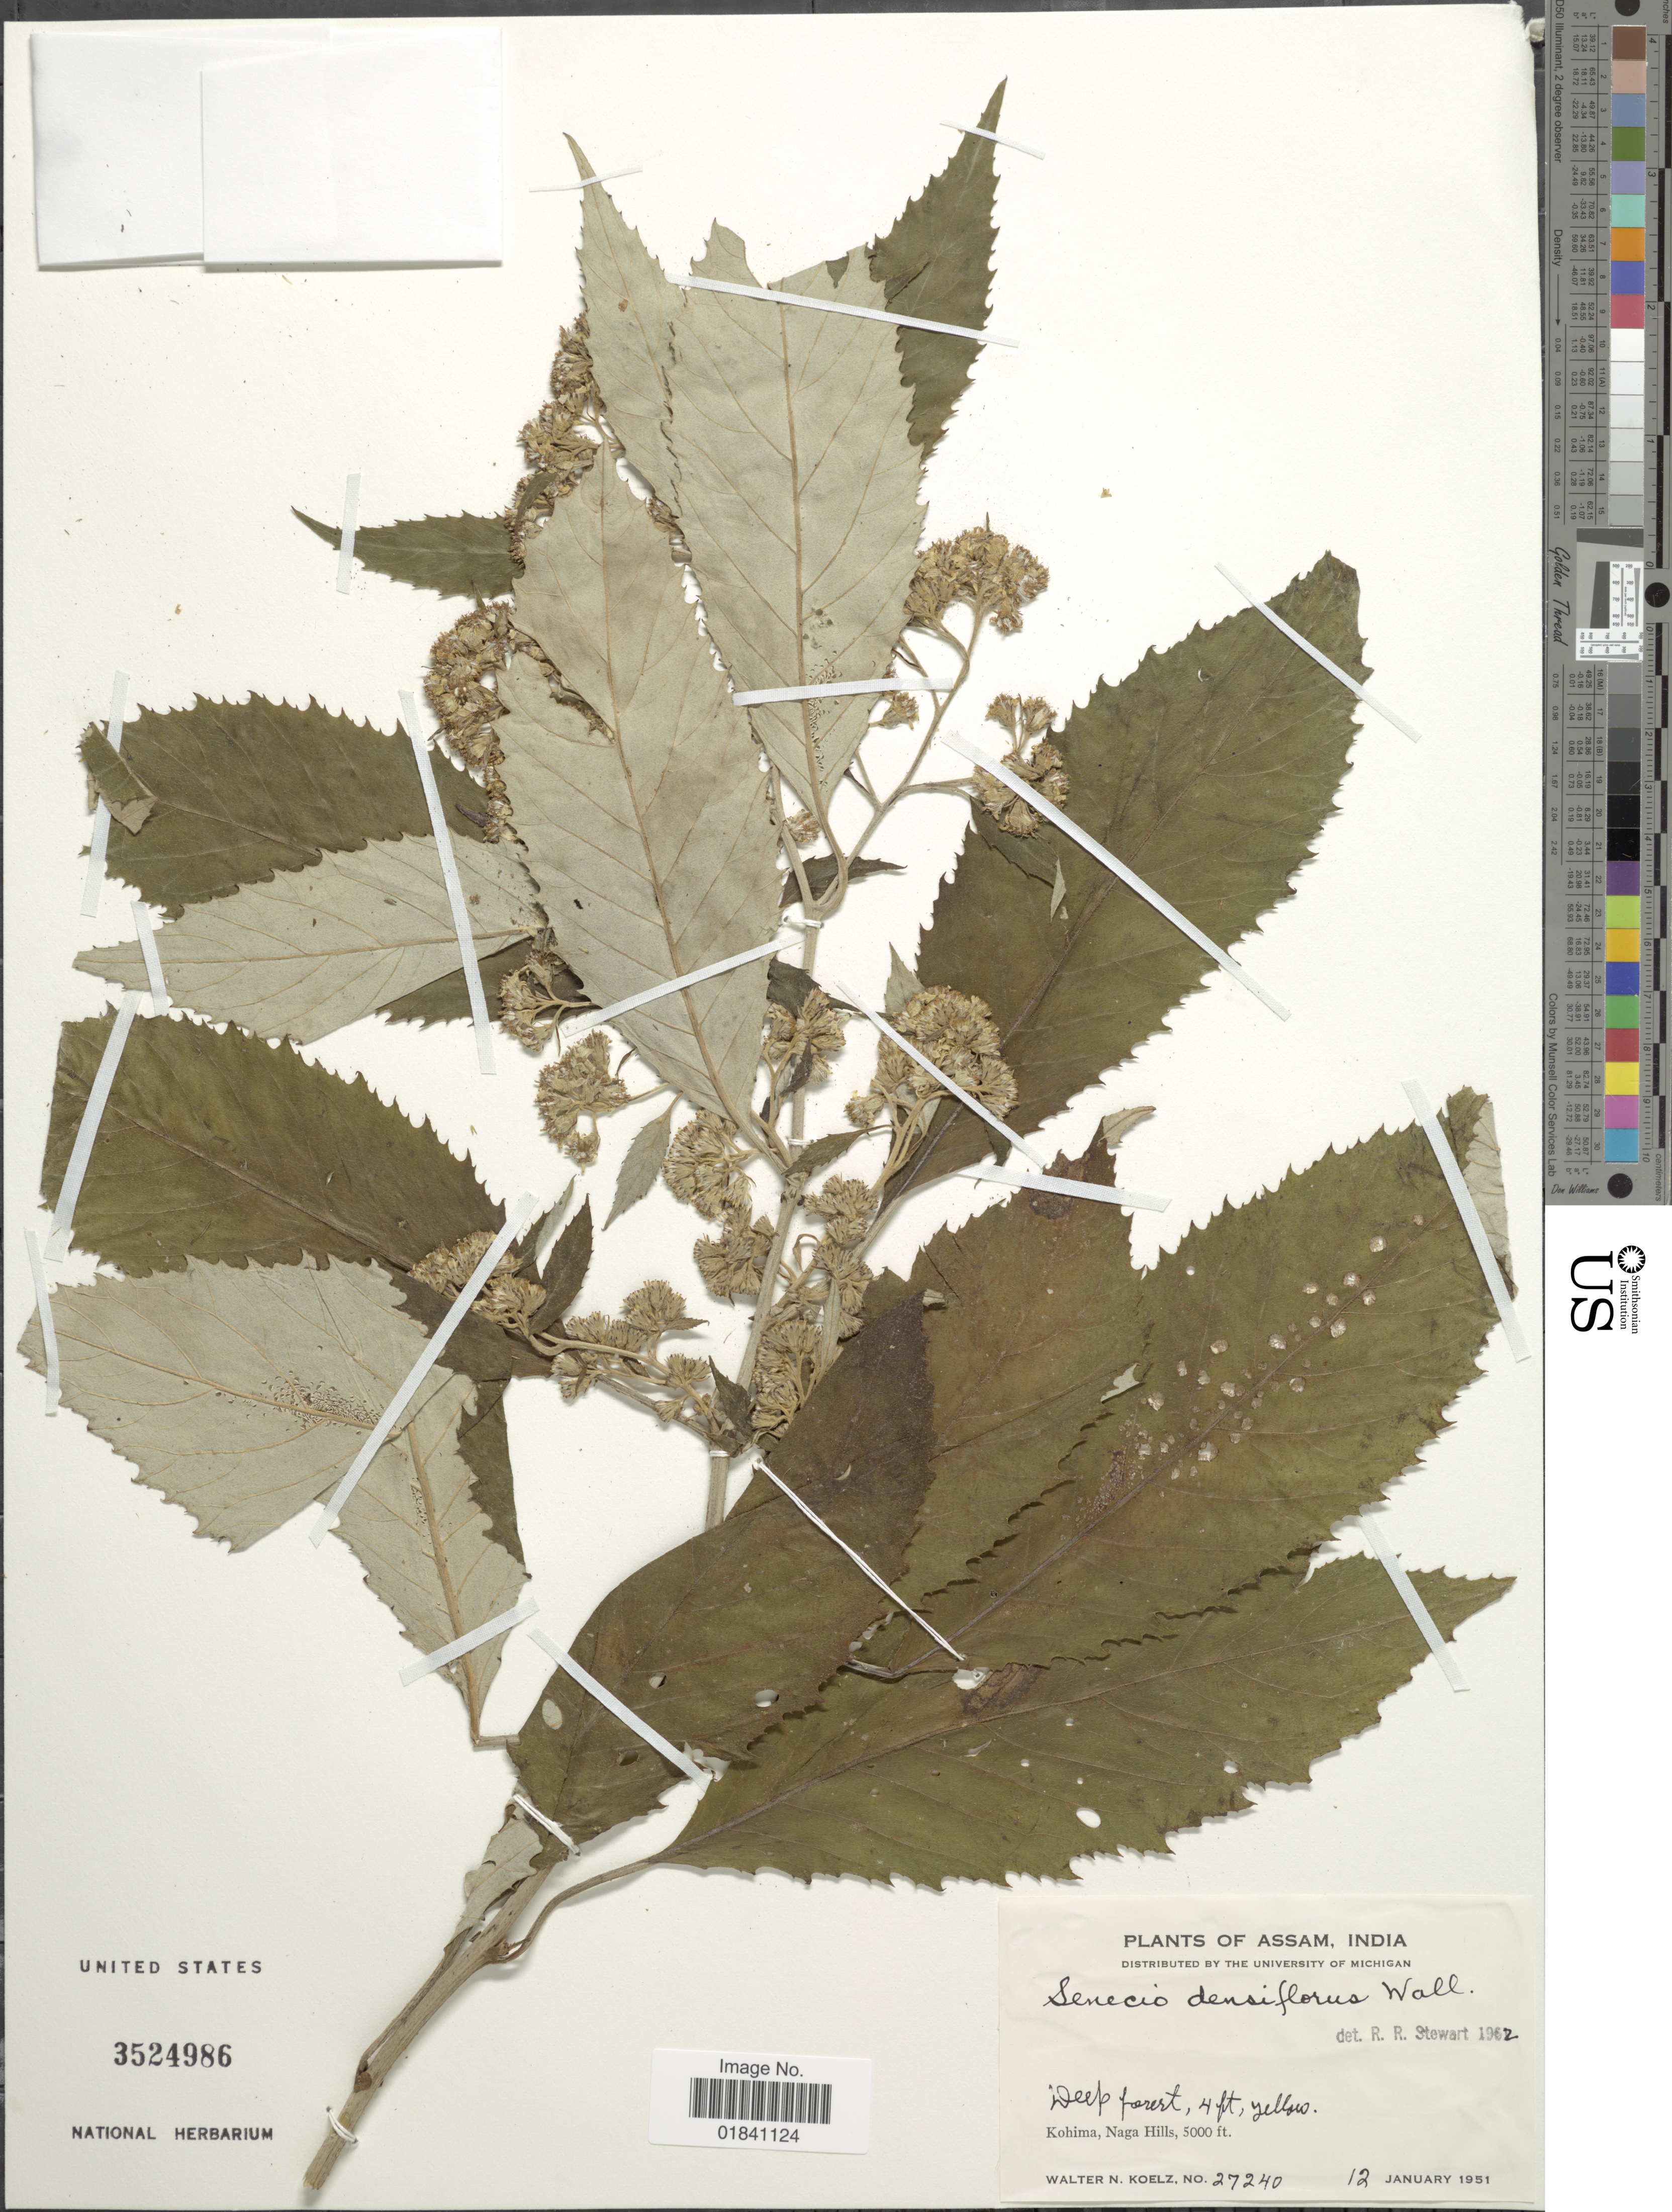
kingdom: Plantae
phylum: Tracheophyta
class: Magnoliopsida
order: Asterales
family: Asteraceae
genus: Senecio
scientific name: Senecio densiflorus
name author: Wall.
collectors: W. N. Koelz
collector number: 27240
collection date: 1951-01-12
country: India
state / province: Nagaland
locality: Kohima, Naga Hills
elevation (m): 1524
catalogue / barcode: US 3524986